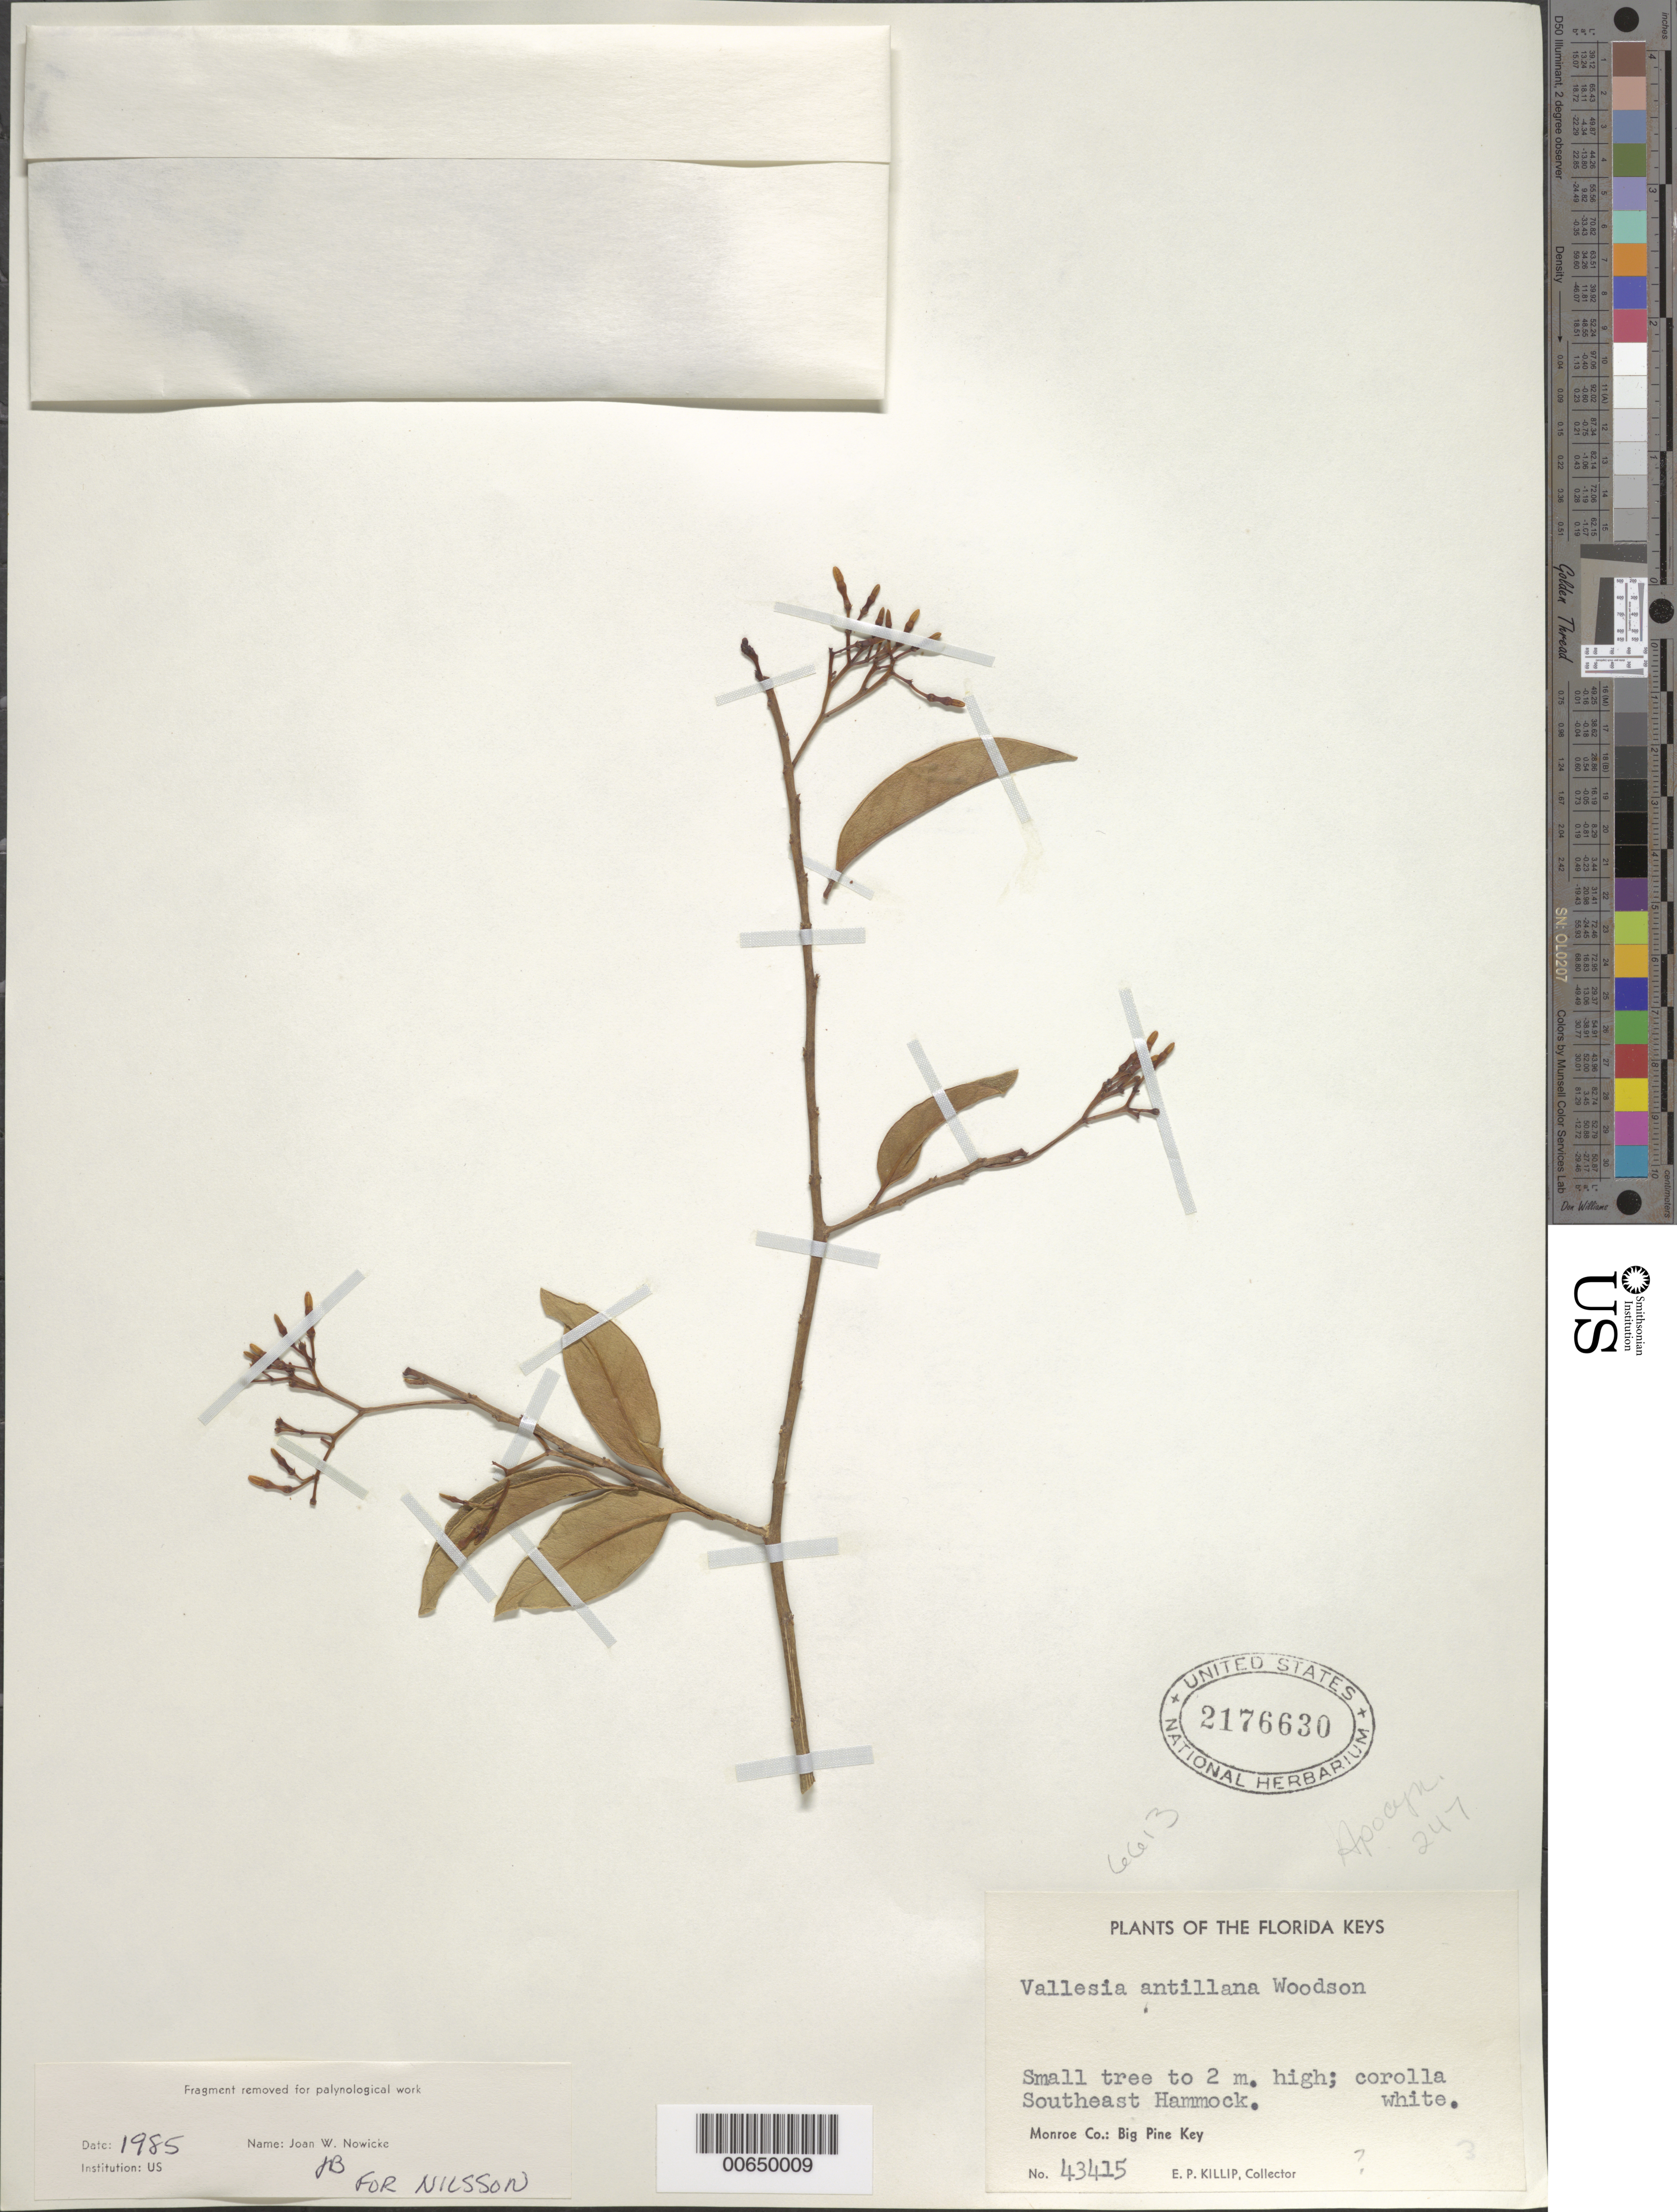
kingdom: Plantae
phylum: Tracheophyta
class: Magnoliopsida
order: Gentianales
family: Apocynaceae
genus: Vallesia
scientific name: Vallesia antillana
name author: Woodson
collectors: E. P. Killip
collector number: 43415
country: United States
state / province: Florida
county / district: Monroe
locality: SE Hammock, Big Pine Key.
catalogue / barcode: US 2176630